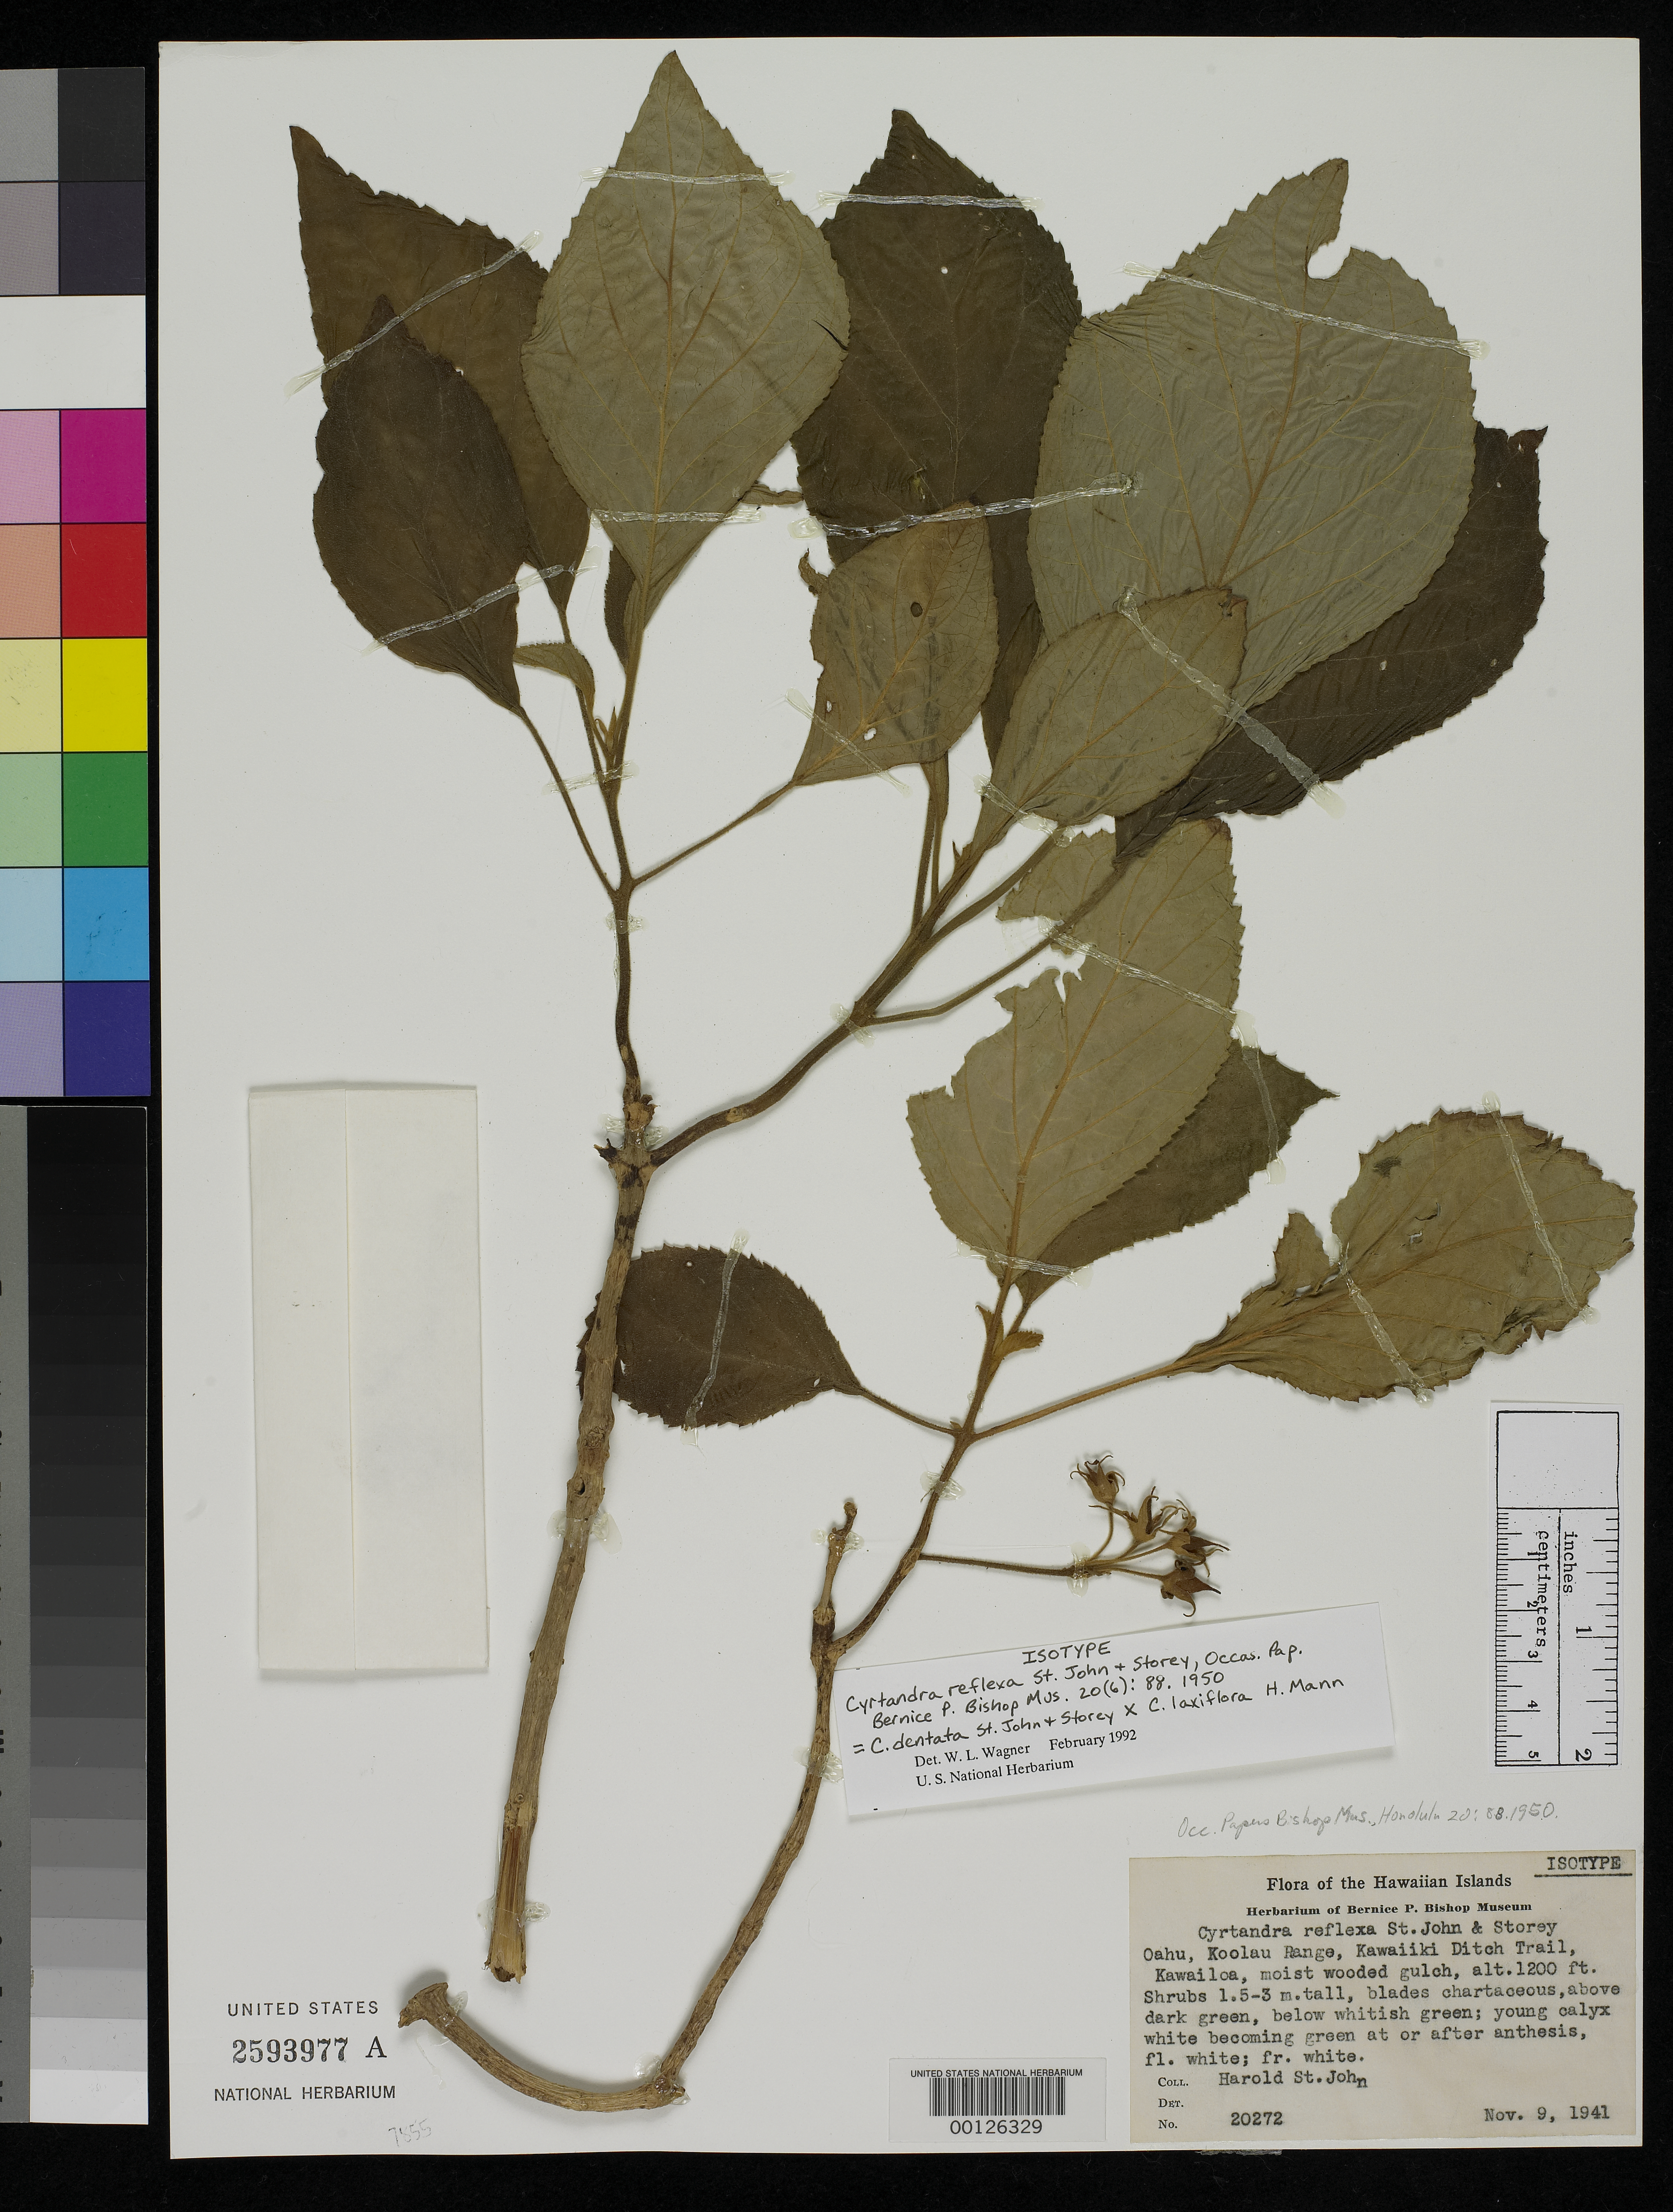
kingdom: Plantae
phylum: Tracheophyta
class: Magnoliopsida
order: Lamiales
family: Gesneriaceae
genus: Cyrtandra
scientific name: Cyrtandra reflexa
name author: H. St. John & Storey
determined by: Wagner, W. L., (BOT), Smithsonian Institution - National Museum of Natural History (UNITED STATES)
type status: Isotype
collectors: H. St. John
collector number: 20272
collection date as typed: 09 Nov 1941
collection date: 1941-11-09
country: United States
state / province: Hawaii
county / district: Honolulu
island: Oahu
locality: Oahu, Koolau Range, Kawaiiki Ditch Trail, Kawailoa.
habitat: Moist wooded gulch.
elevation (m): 366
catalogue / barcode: US 2593977A